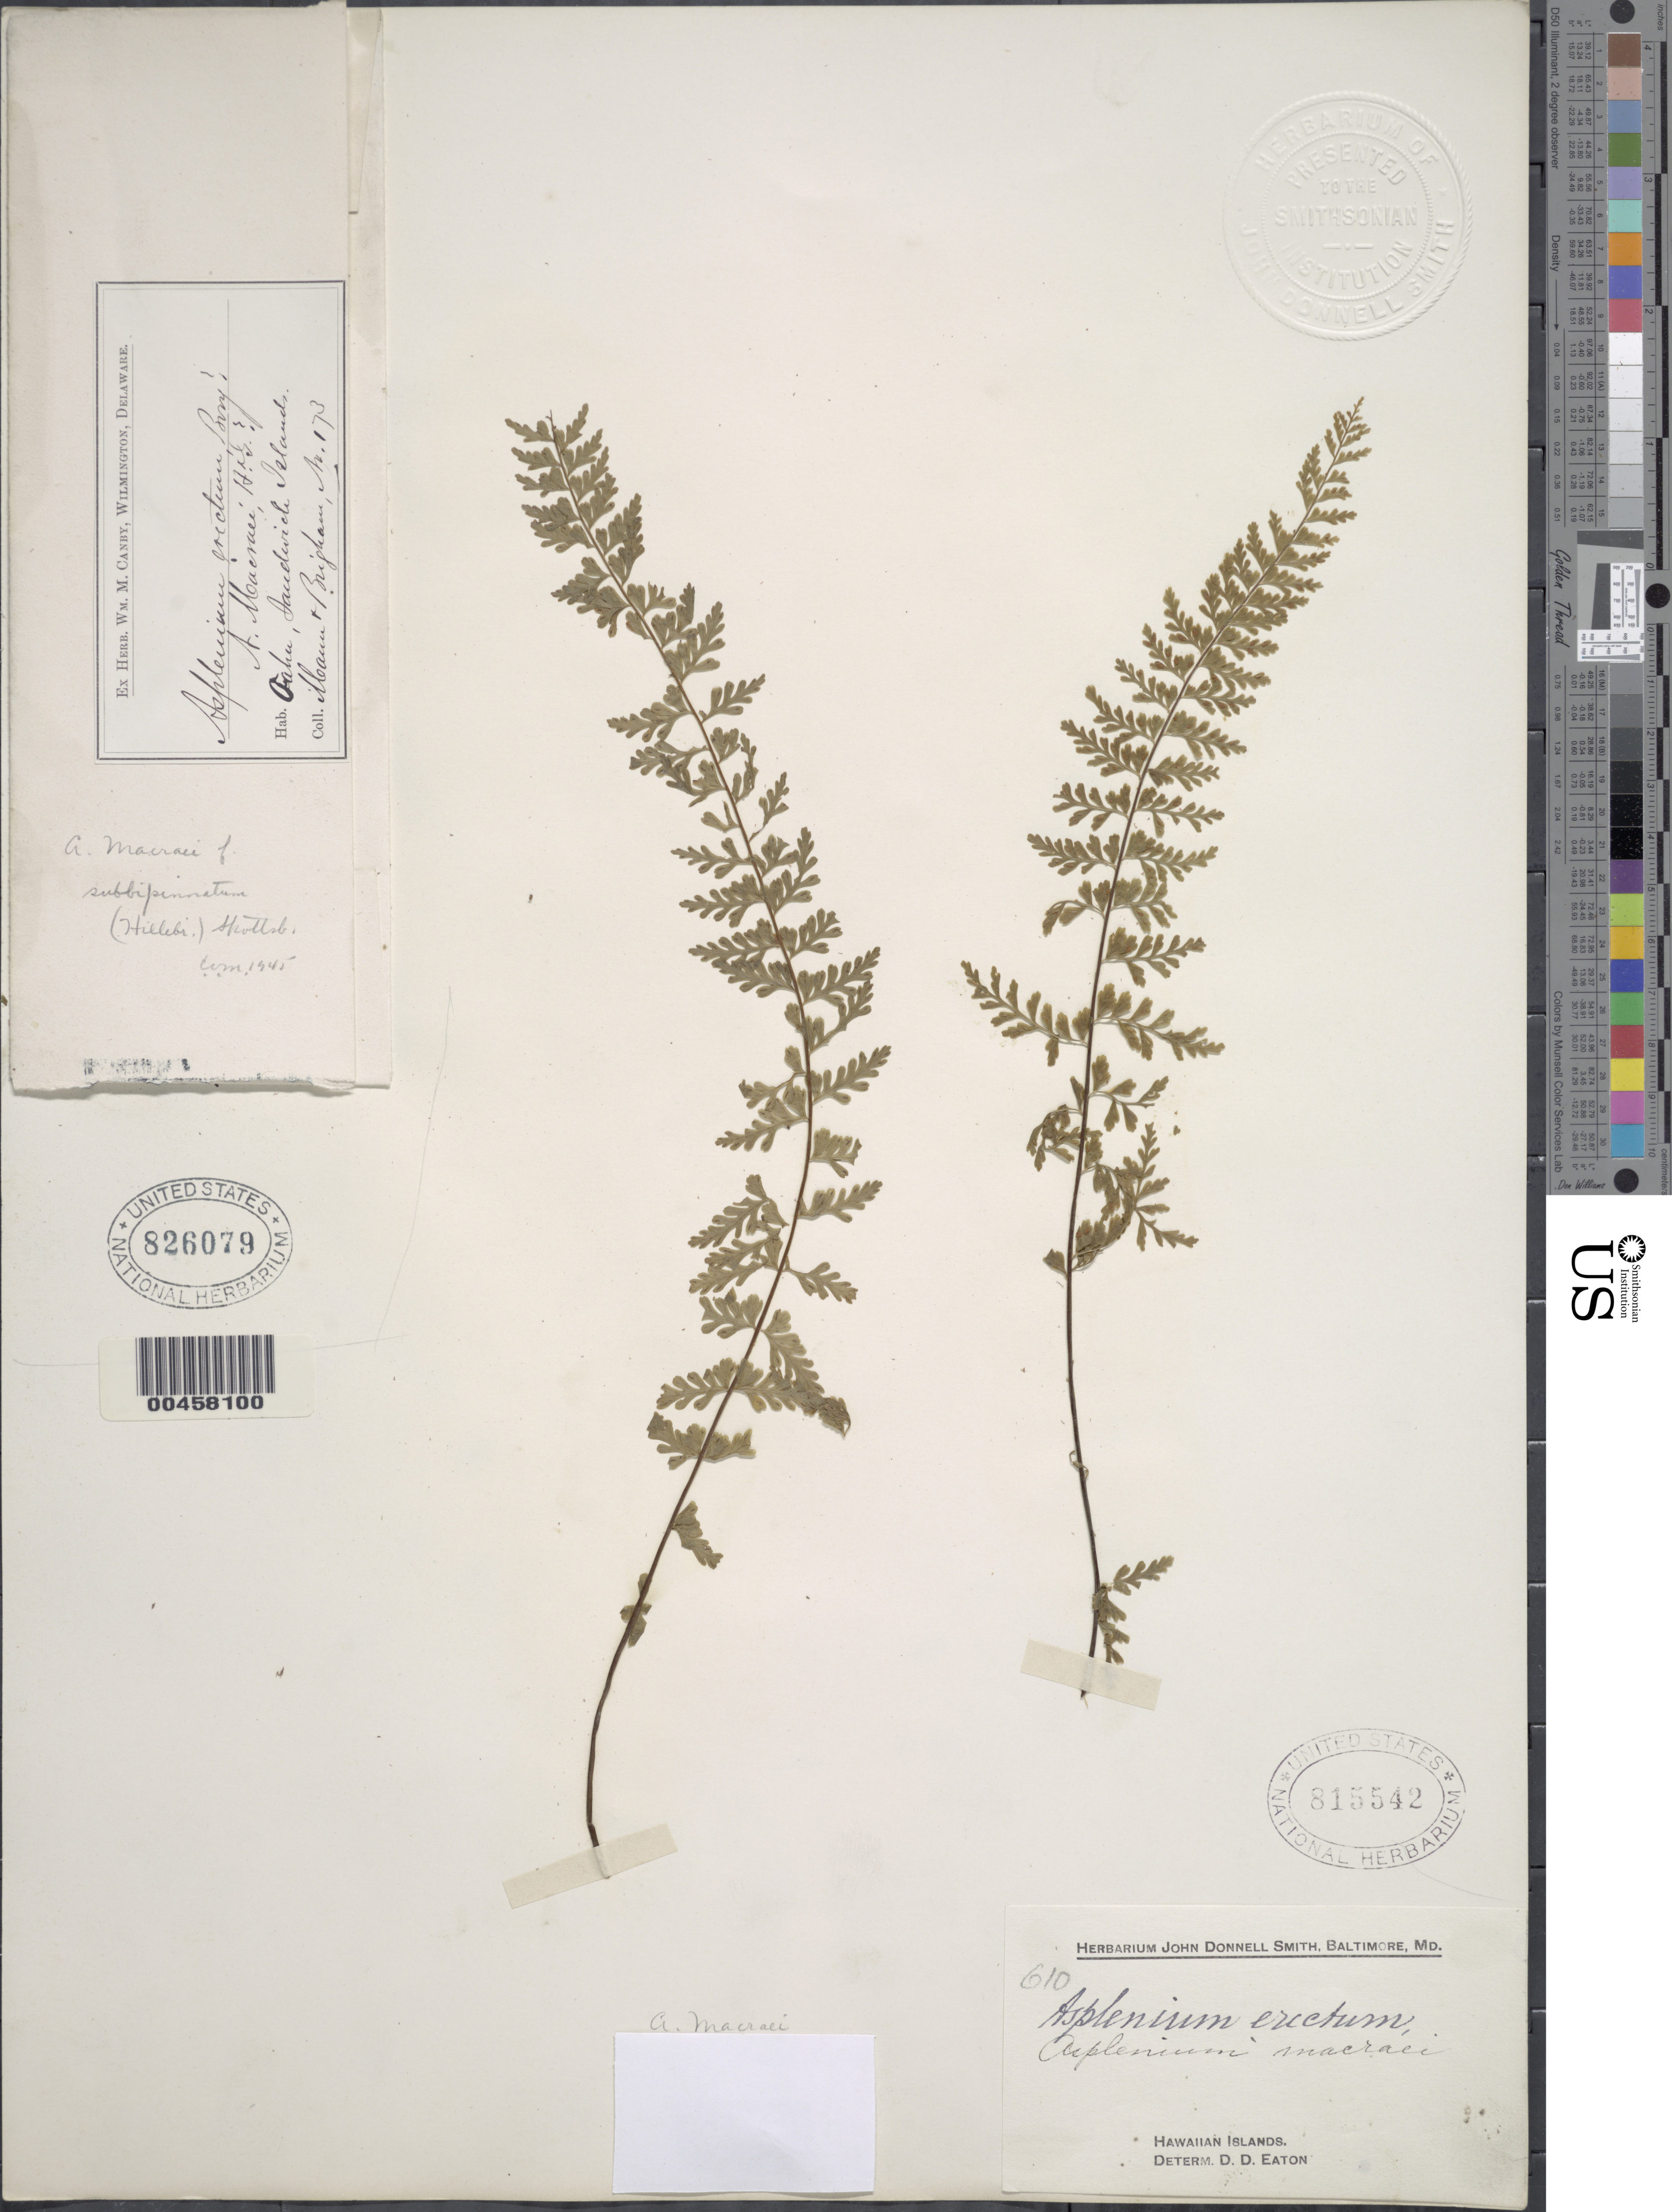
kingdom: Plantae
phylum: Tracheophyta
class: Polypodiopsida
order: Polypodiales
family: Aspleniaceae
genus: Asplenium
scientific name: Asplenium macraei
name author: Hook. & Grev.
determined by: Wagner, W. L., (BOT), Smithsonian Institution - National Museum of Natural History (UNITED STATES)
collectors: H. Mann & W. T. Brigham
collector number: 173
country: United States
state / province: Hawaii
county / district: Honolulu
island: Oahu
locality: Sandwich Islands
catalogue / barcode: US 826079